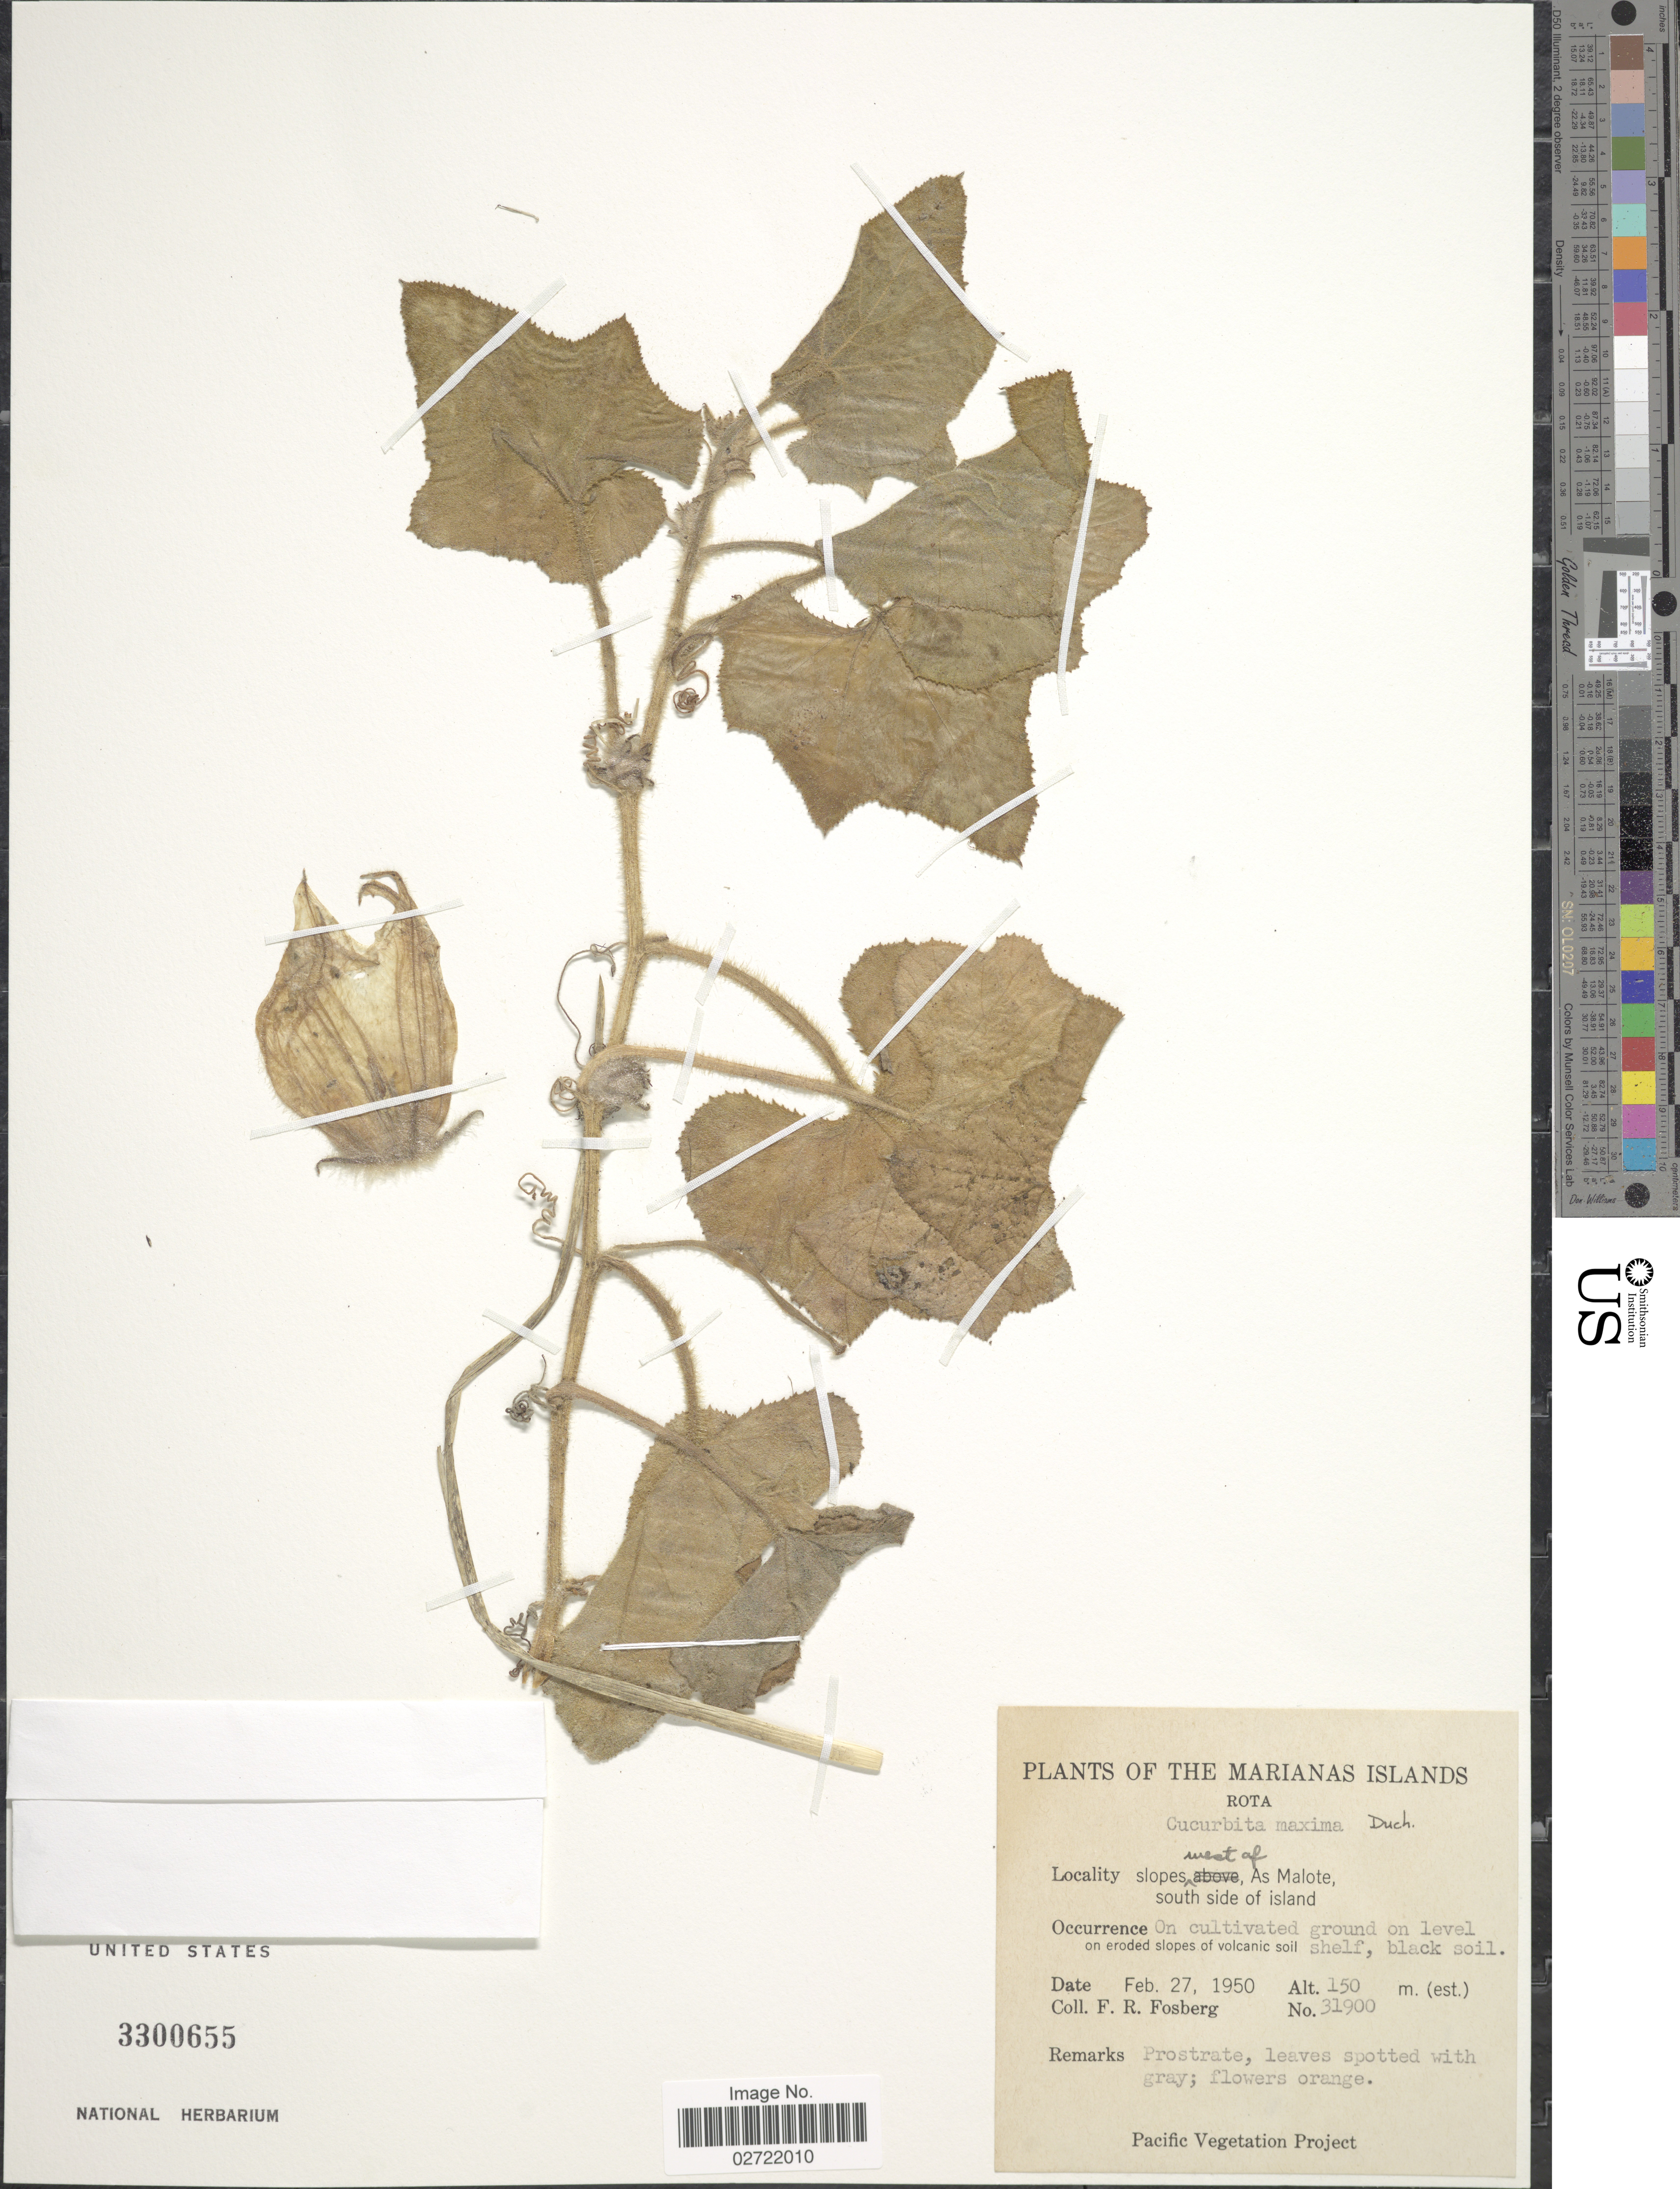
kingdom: Plantae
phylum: Tracheophyta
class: Magnoliopsida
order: Cucurbitales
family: Cucurbitaceae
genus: Cucurbita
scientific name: Cucurbita maxima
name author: Duchesne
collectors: F. R. Fosberg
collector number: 31900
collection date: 1950-02-27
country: Northern Mariana Islands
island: Rota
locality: Rota, slopes west of As Malote, south side of island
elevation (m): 150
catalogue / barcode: US 3300655